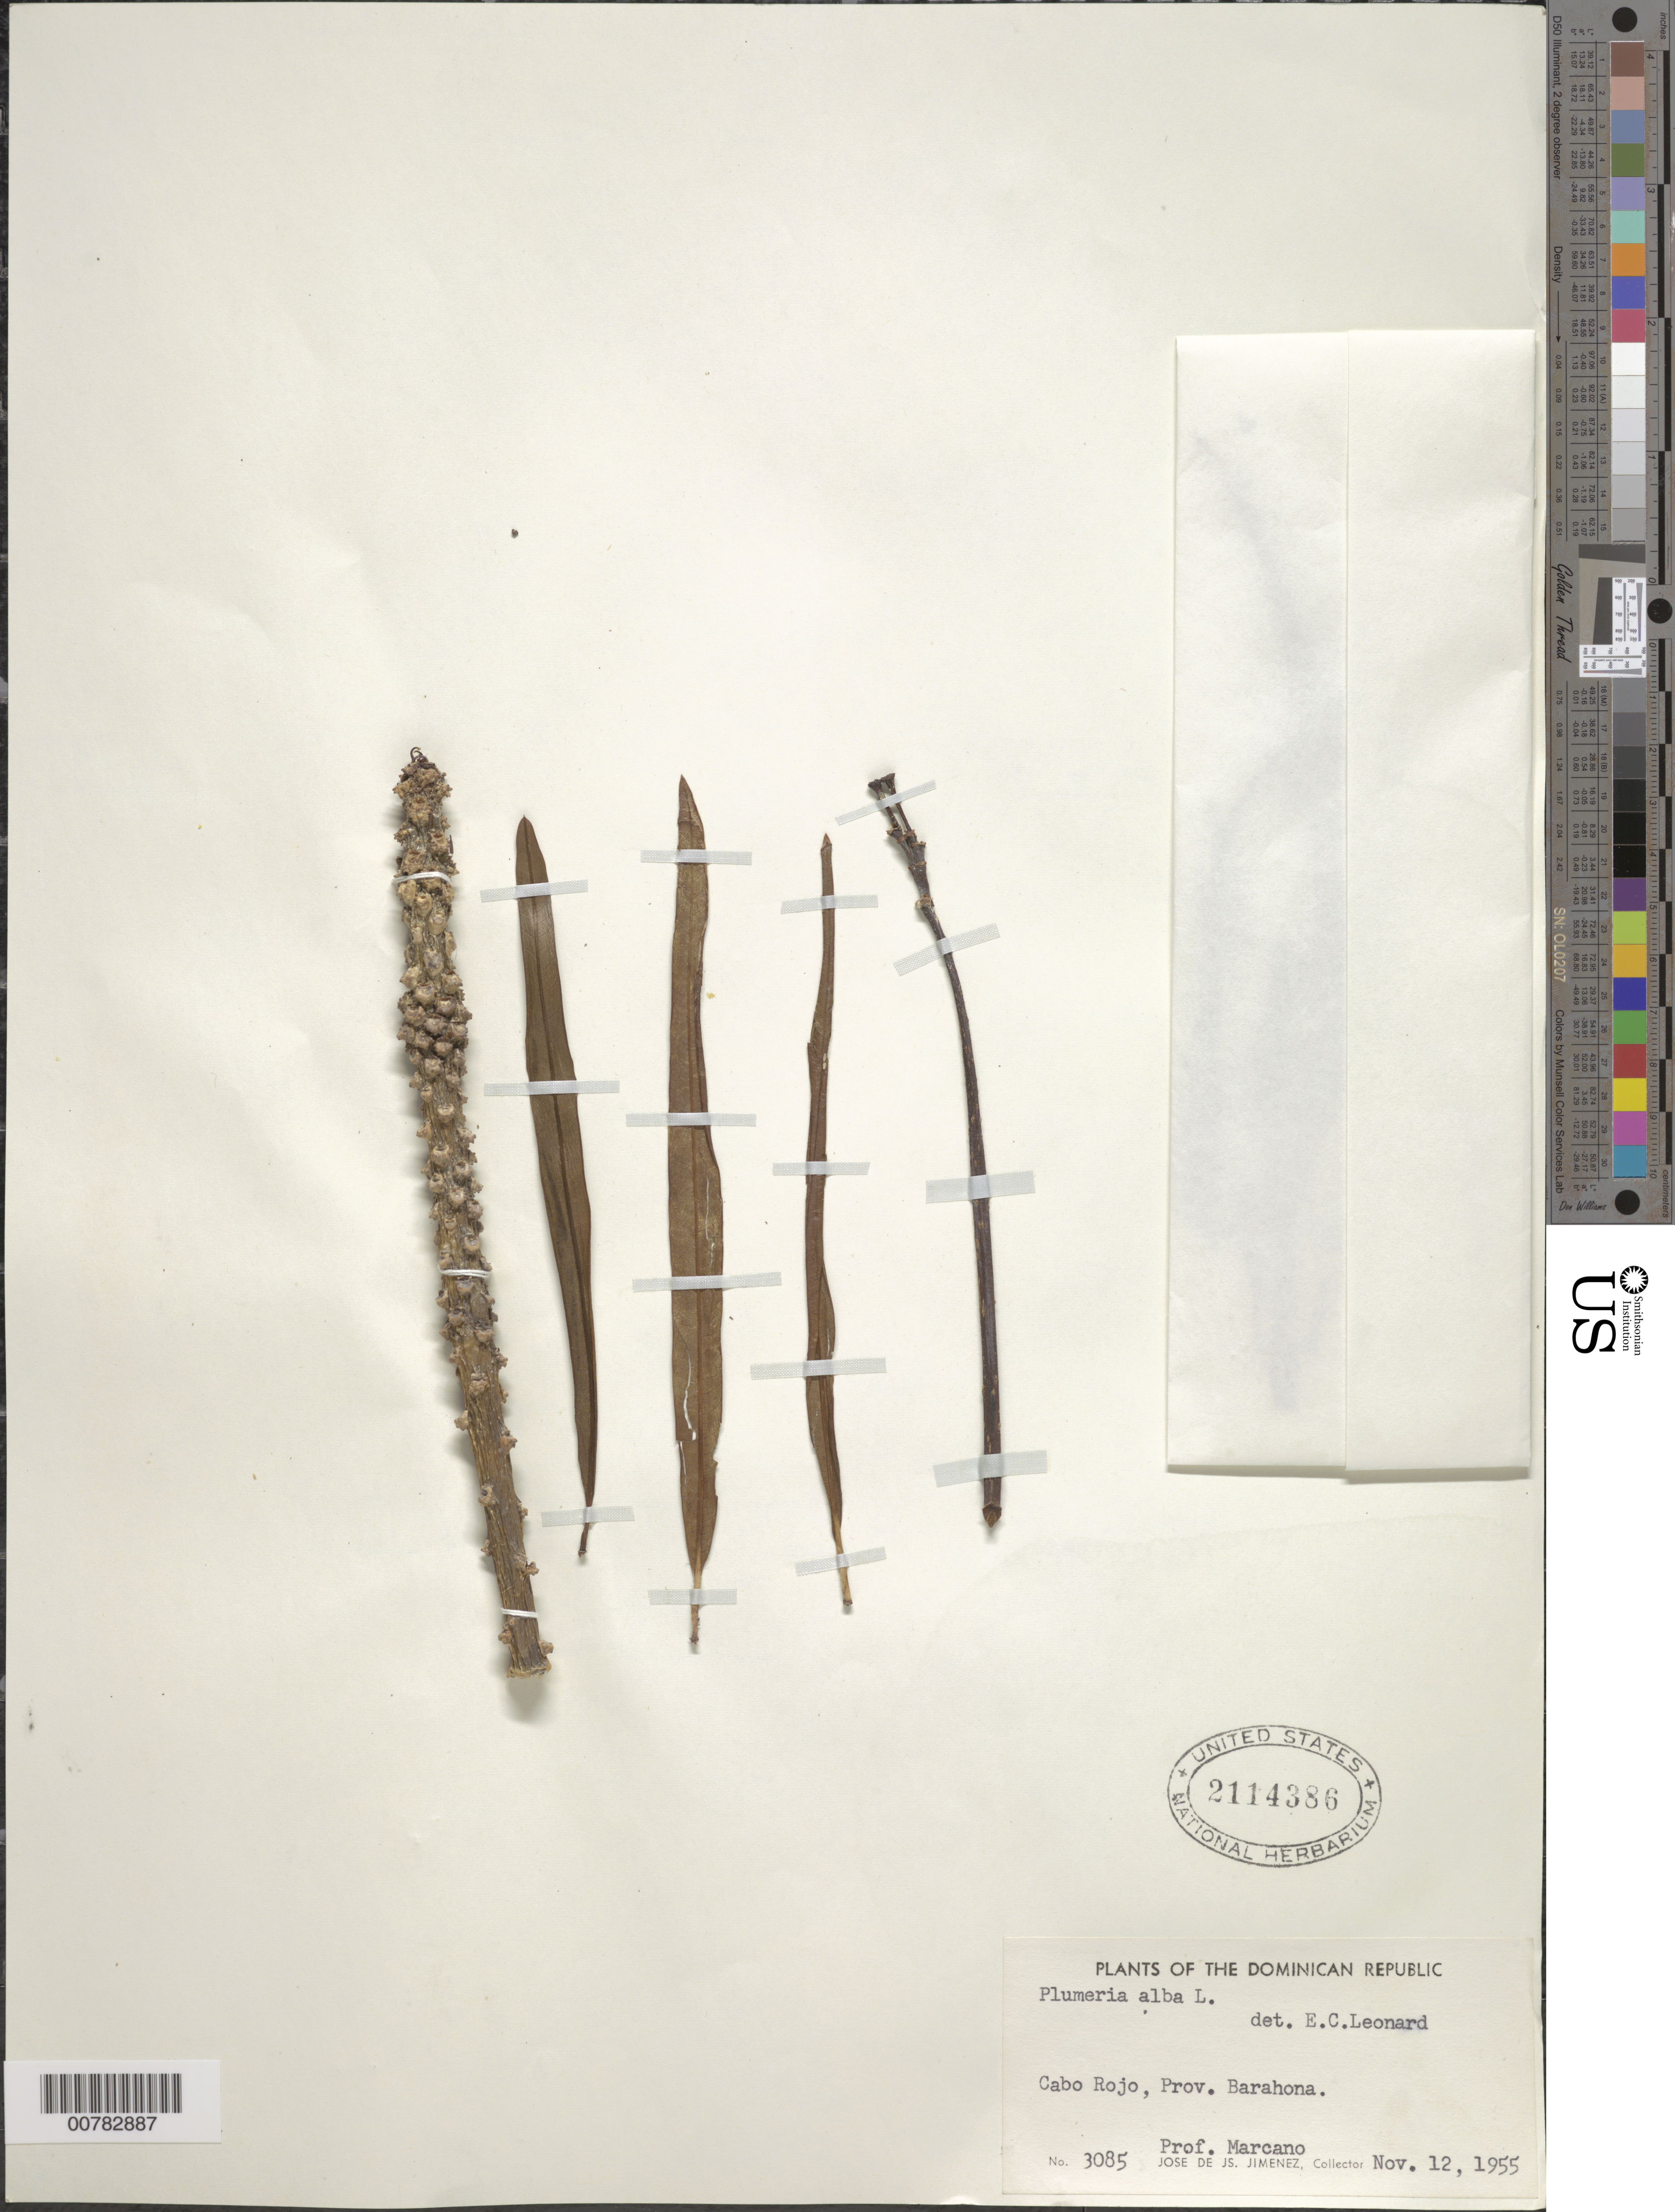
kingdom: Plantae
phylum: Tracheophyta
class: Magnoliopsida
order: Gentianales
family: Apocynaceae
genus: Plumeria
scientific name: Plumeria alba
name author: L.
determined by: Leonard, Emery C., (US)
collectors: E. J. Marcano F.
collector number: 3085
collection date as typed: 12 Nov 1955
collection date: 1955-11-12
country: Dominican Republic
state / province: Barahona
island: Hispaniola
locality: Cabo Rojo.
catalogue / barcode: US 2114386